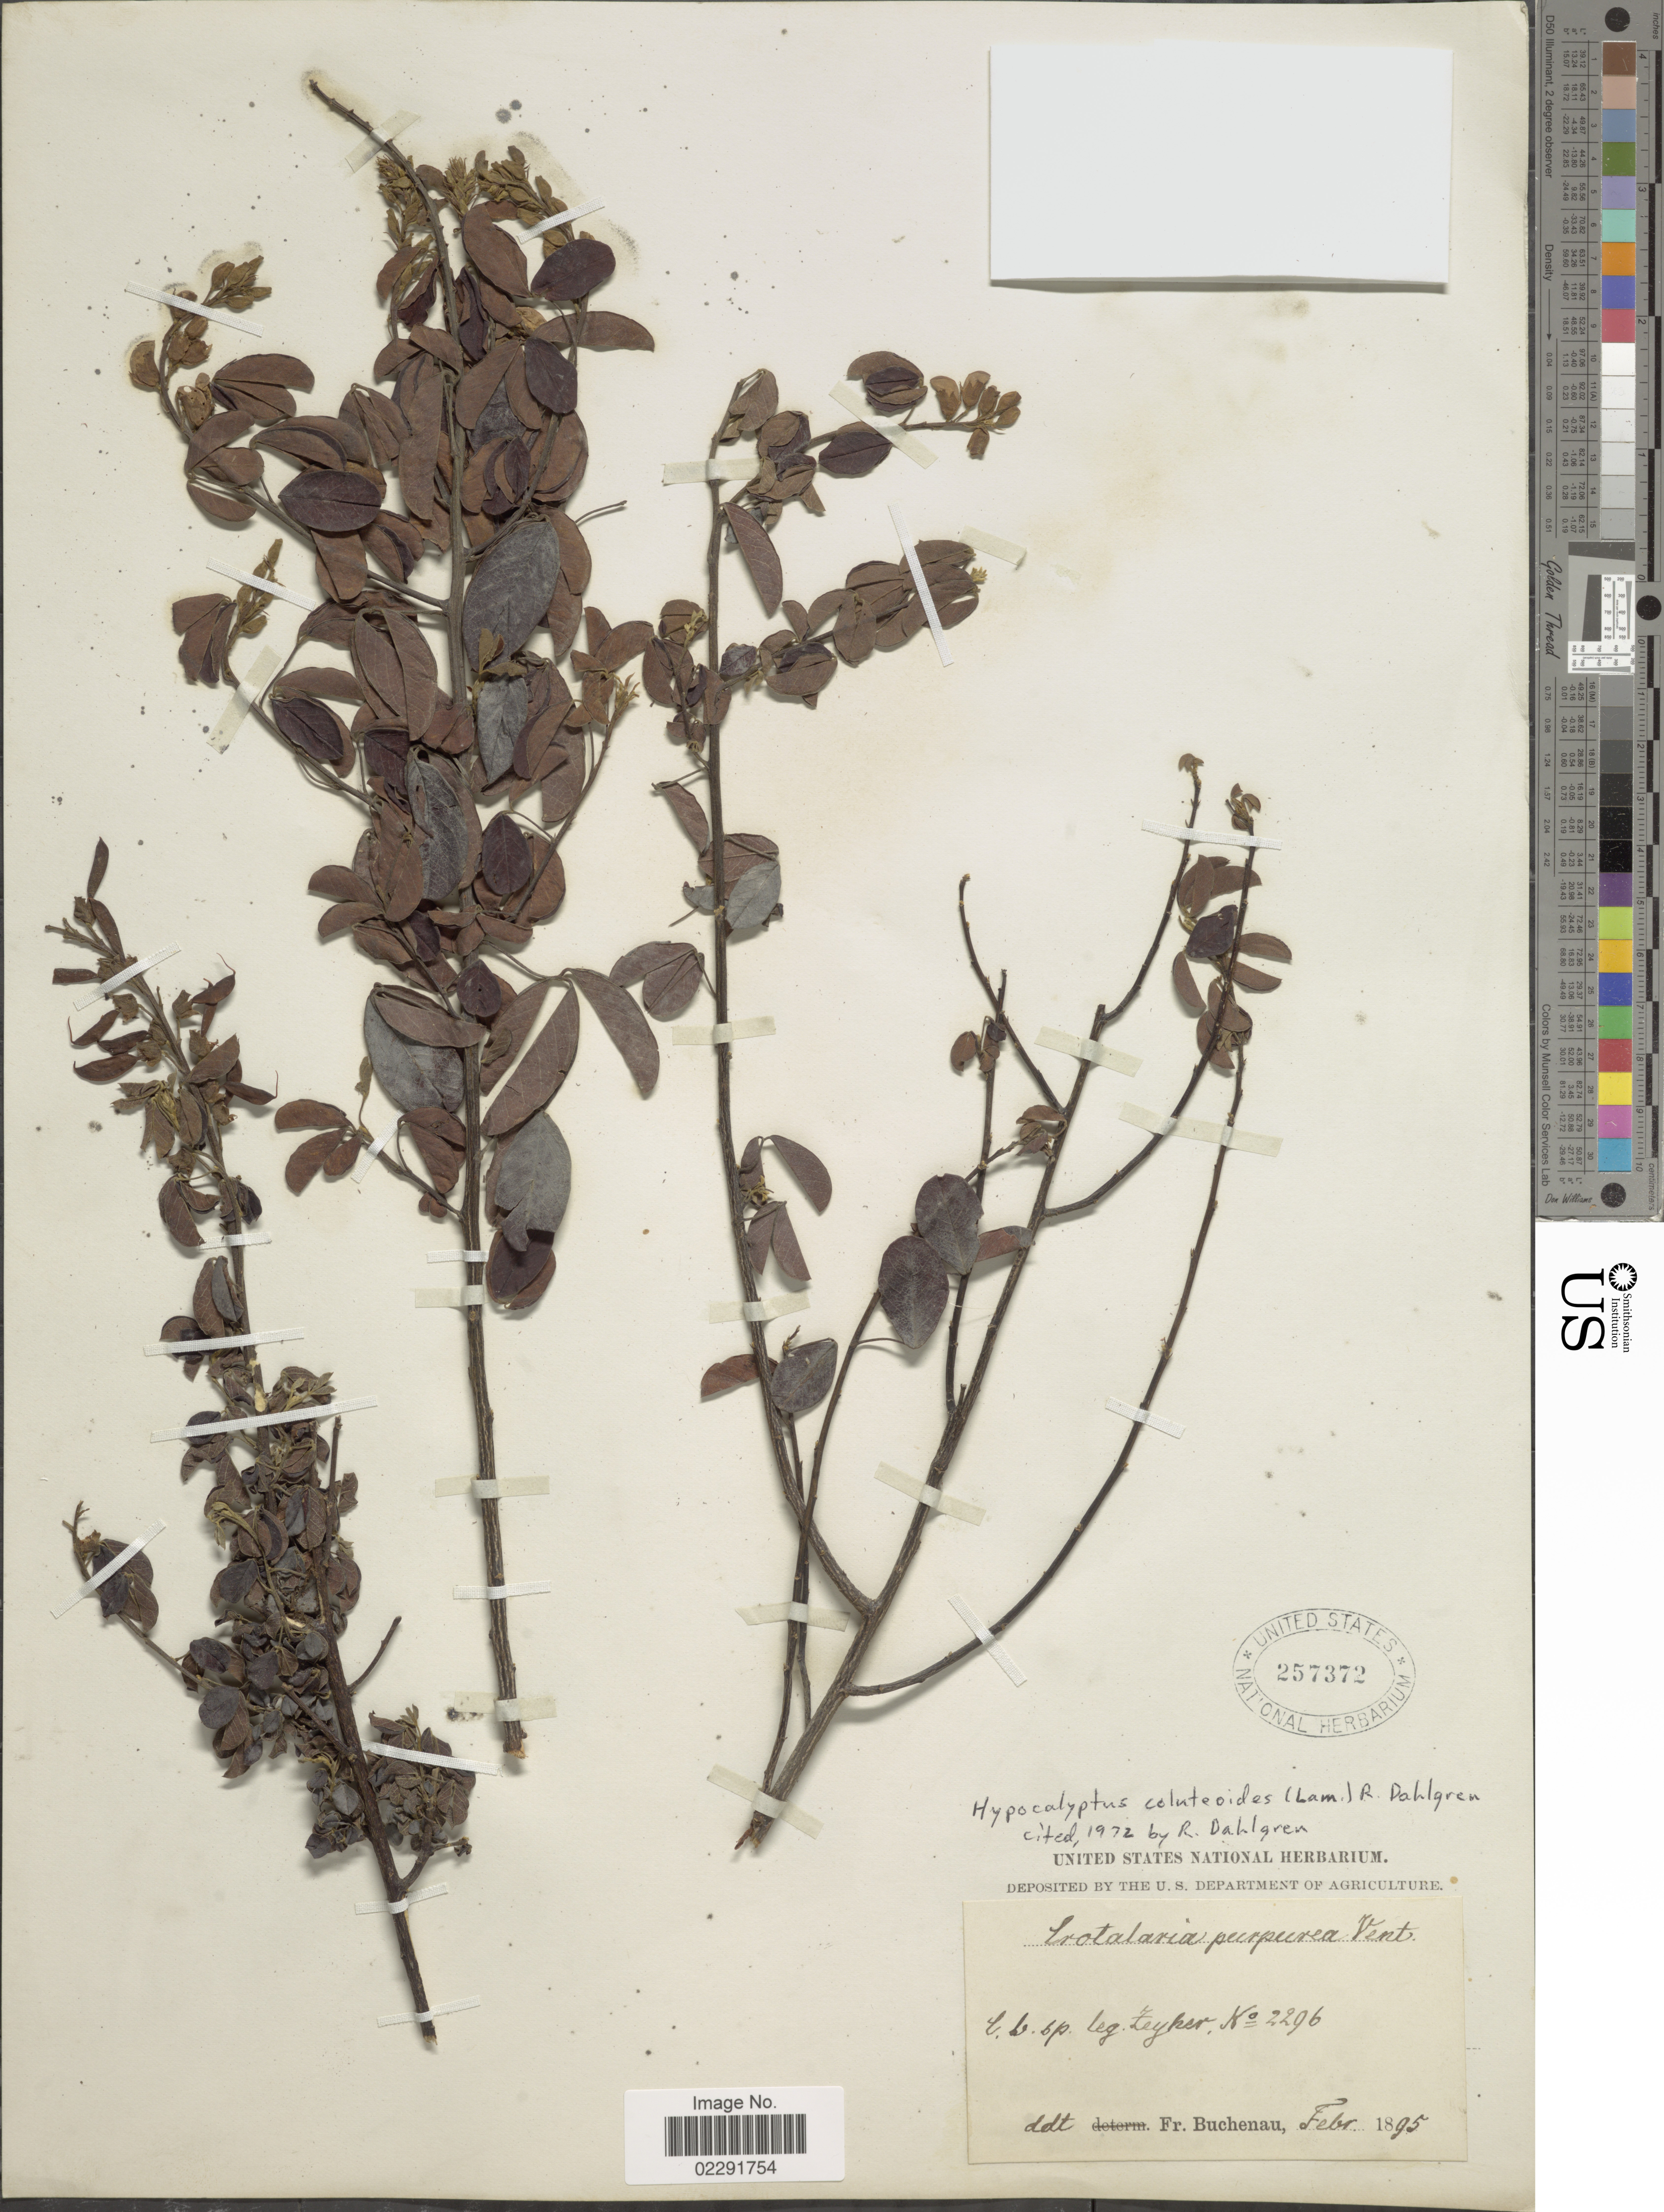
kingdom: Plantae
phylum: Tracheophyta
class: Magnoliopsida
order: Fabales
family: Fabaceae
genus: Hypocalyptus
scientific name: Hypocalyptus coluteoides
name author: (Lam.) R. Dahlgren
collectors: -. Zeyher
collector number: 2296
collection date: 1895-02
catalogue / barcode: US 257372